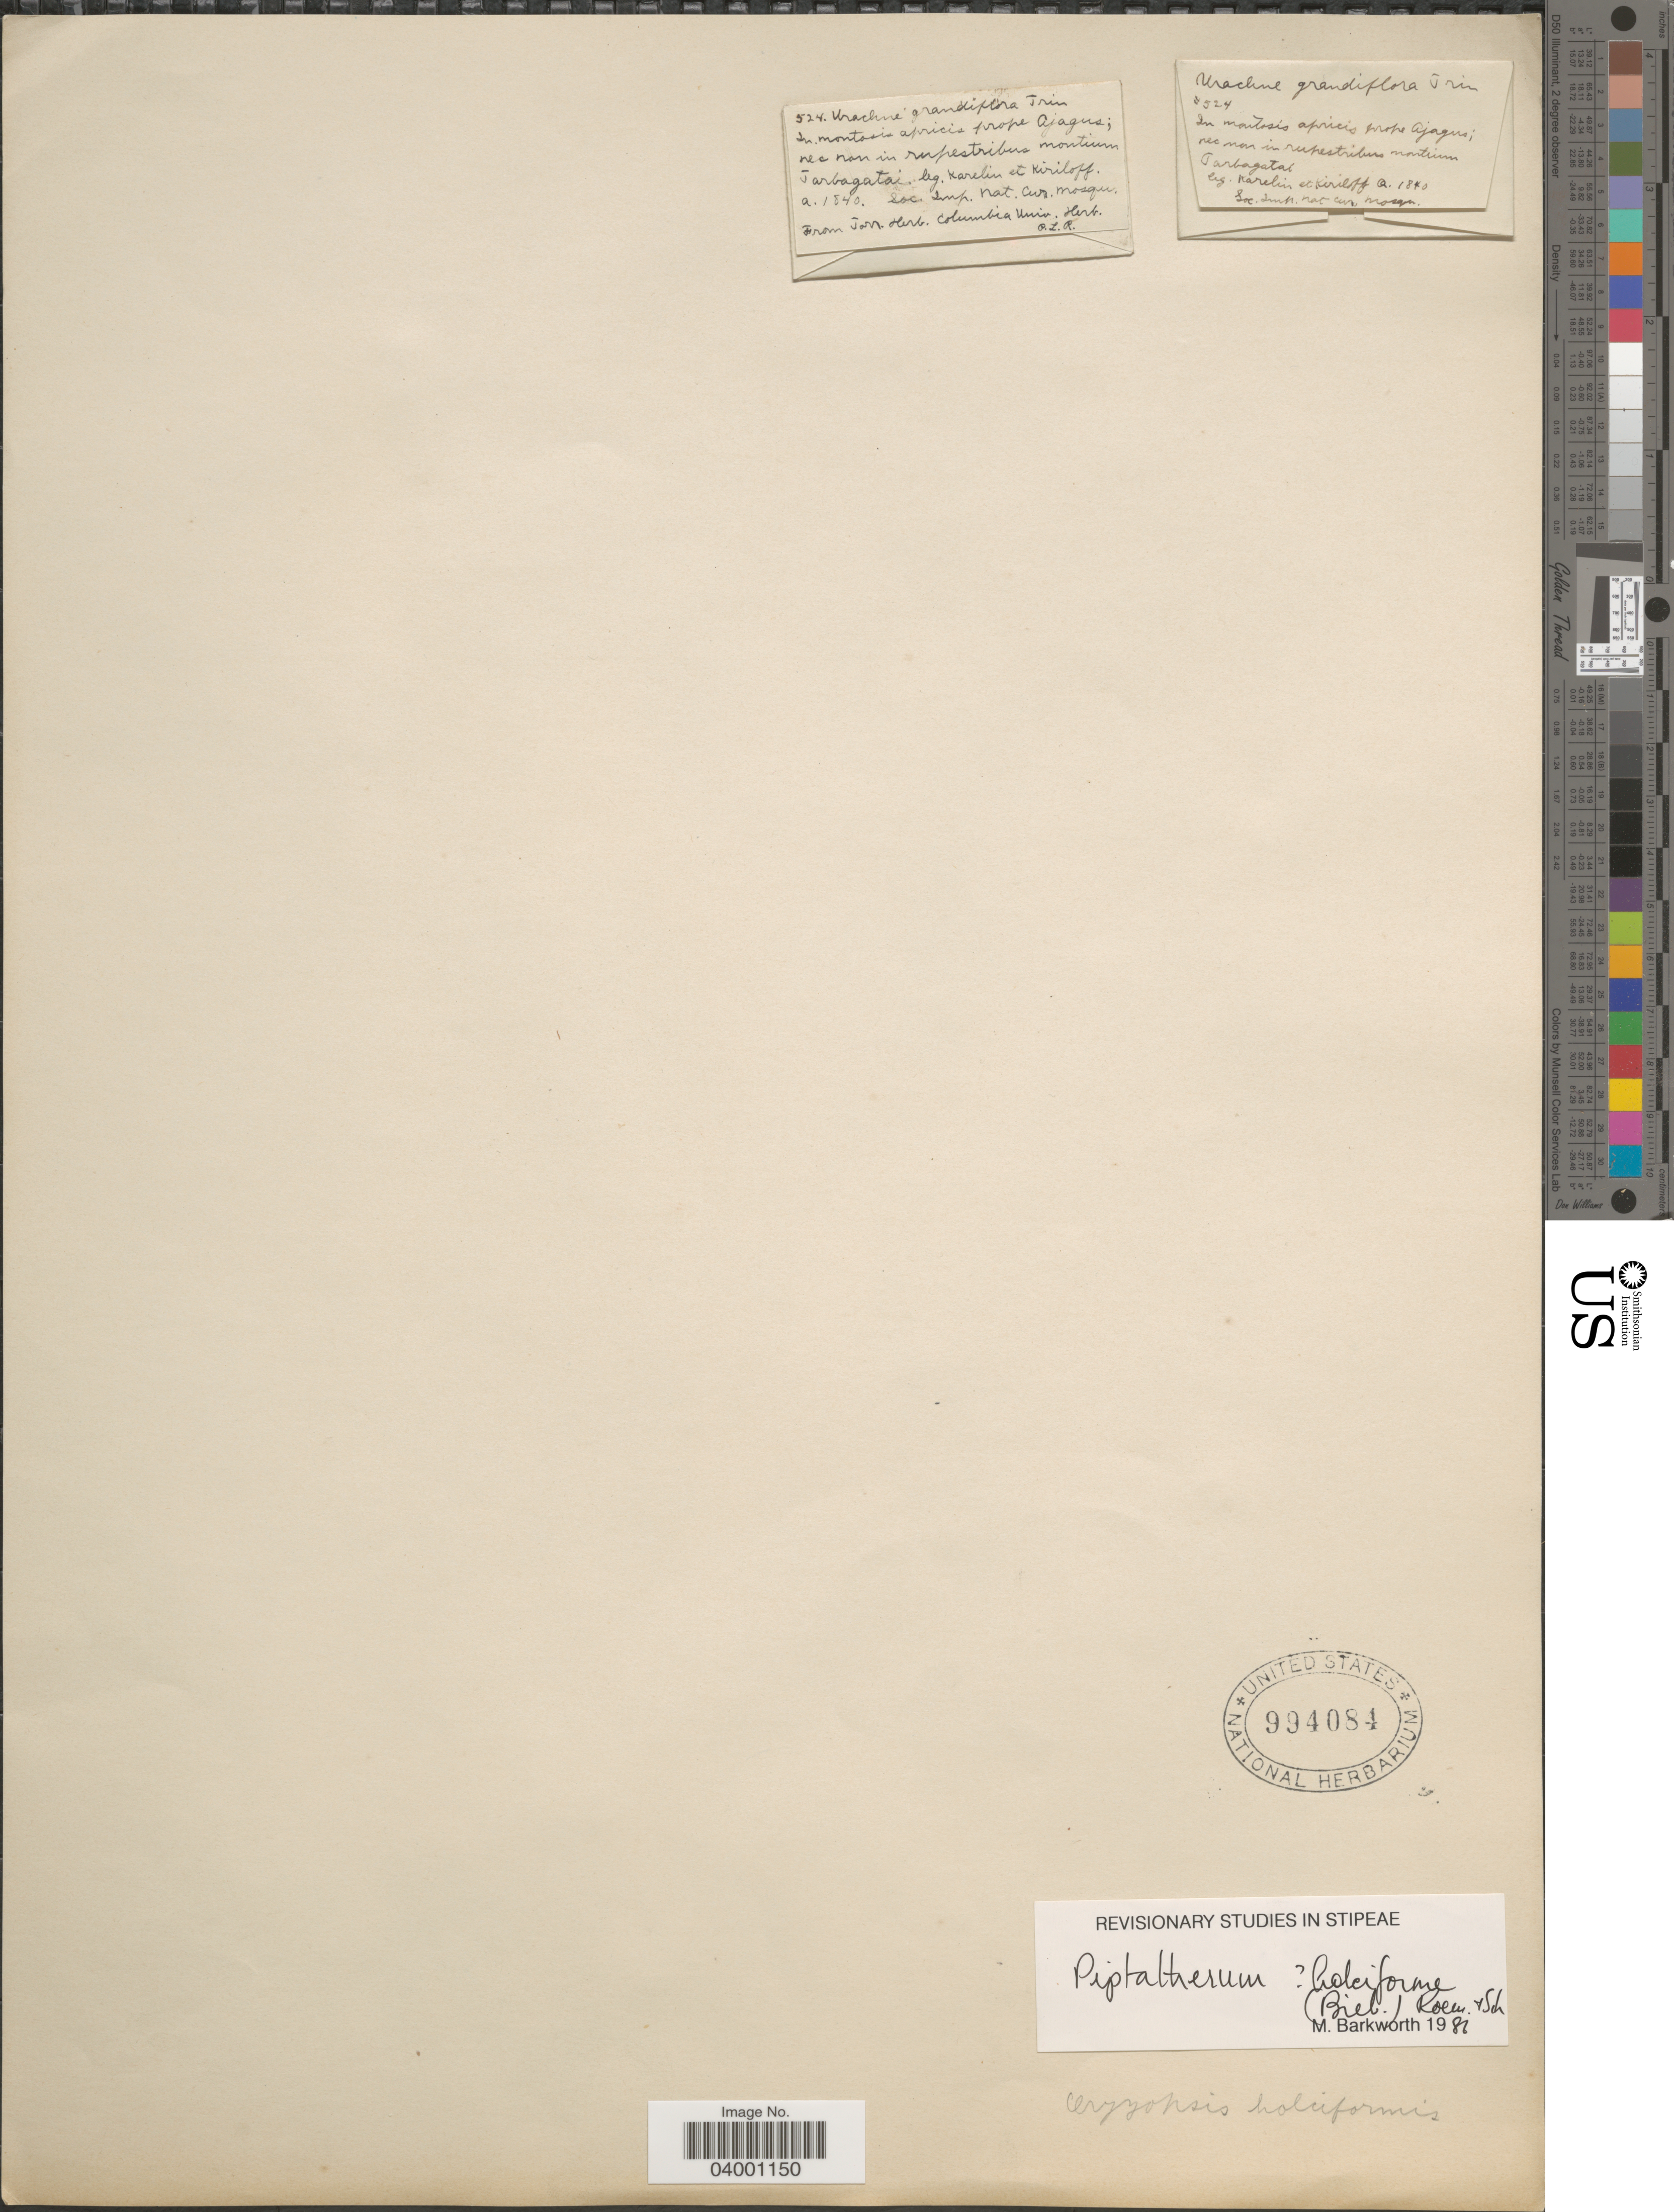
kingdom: Plantae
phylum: Tracheophyta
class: Liliopsida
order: Poales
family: Poaceae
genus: Piptatherum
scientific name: Piptatherum holciforme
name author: (M. Bieb.) Roem. & Schult.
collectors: Karelin & Kiriloff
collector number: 524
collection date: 1840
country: Kazakhstan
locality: In montosis apricis prope Ajagus; nec nan in rupestribus montium Tarbagatai.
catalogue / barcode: US 994084